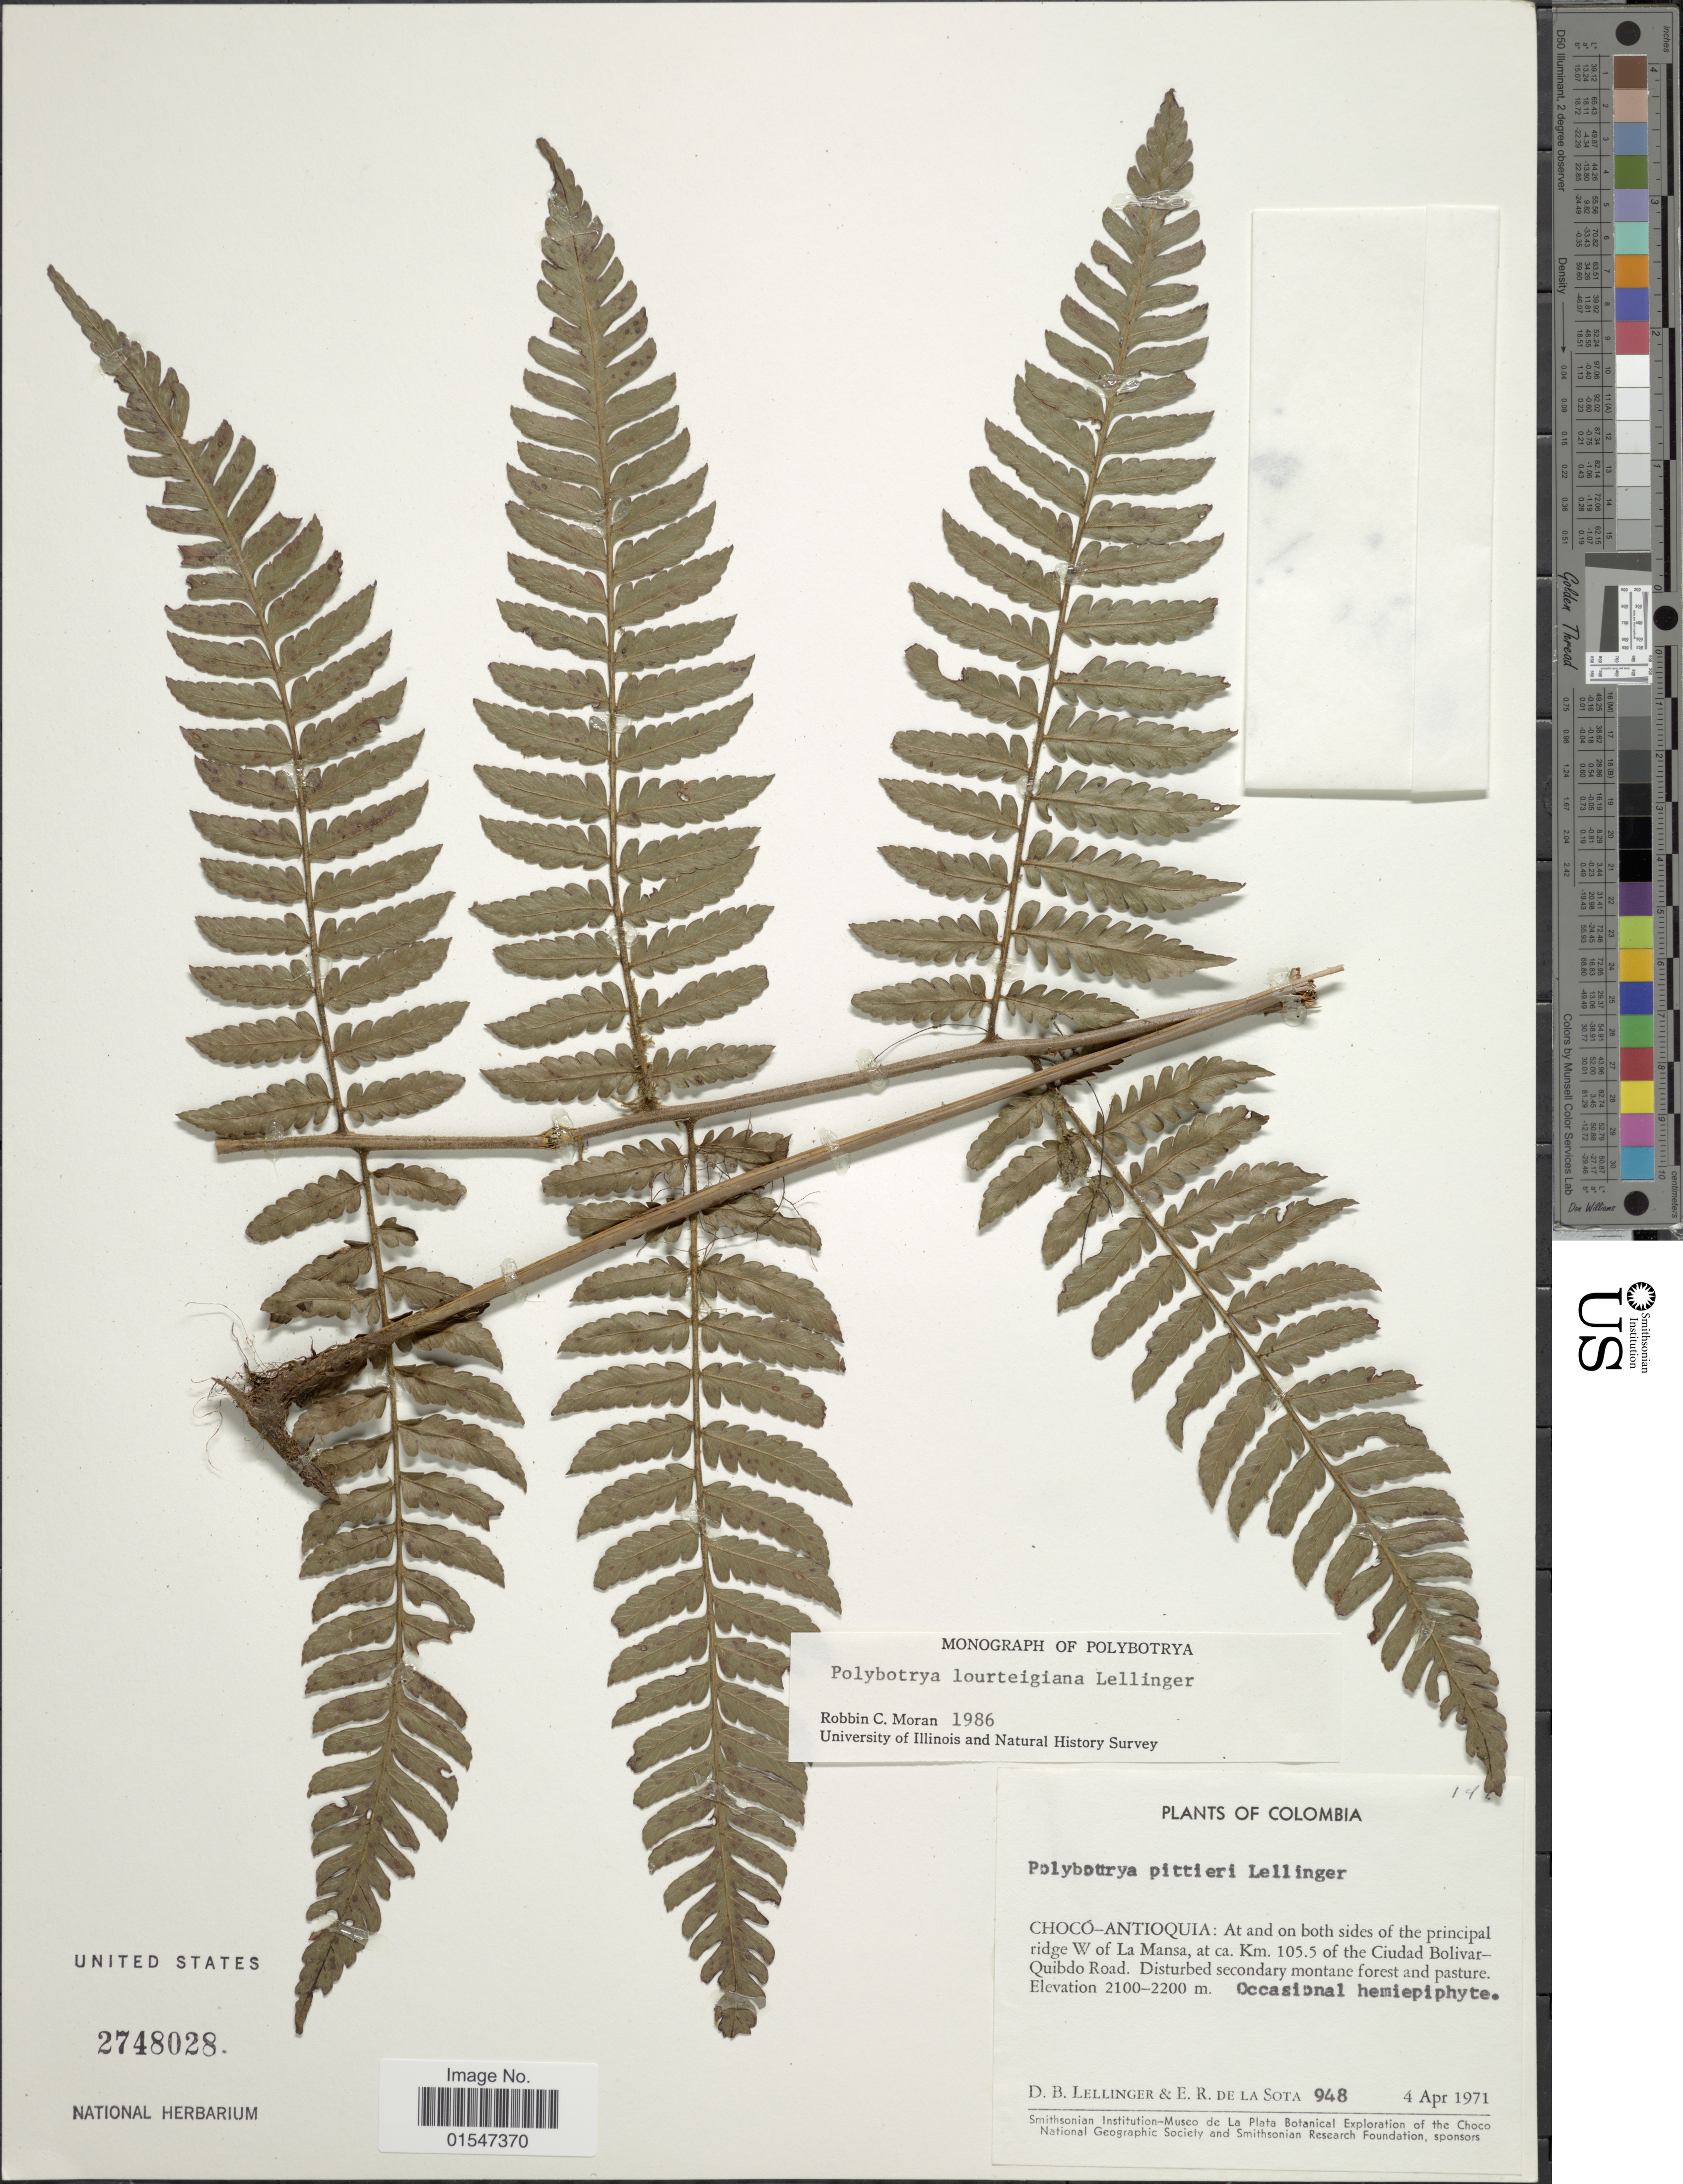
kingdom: Plantae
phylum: Tracheophyta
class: Polypodiopsida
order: Polypodiales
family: Dryopteridaceae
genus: Polybotrya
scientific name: Polybotrya lourteigiana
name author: Lellinger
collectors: D. B. Lellinger & E. R. de la Sota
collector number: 948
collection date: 1971-04-04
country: Colombia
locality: Chocó - Antioquia; At and on both sides of the the principal ridge W of La Mansa, at ca. Km. 105.5 of the Ciudad Bolivar- Quibdo Road.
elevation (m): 2100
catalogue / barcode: US 2748028